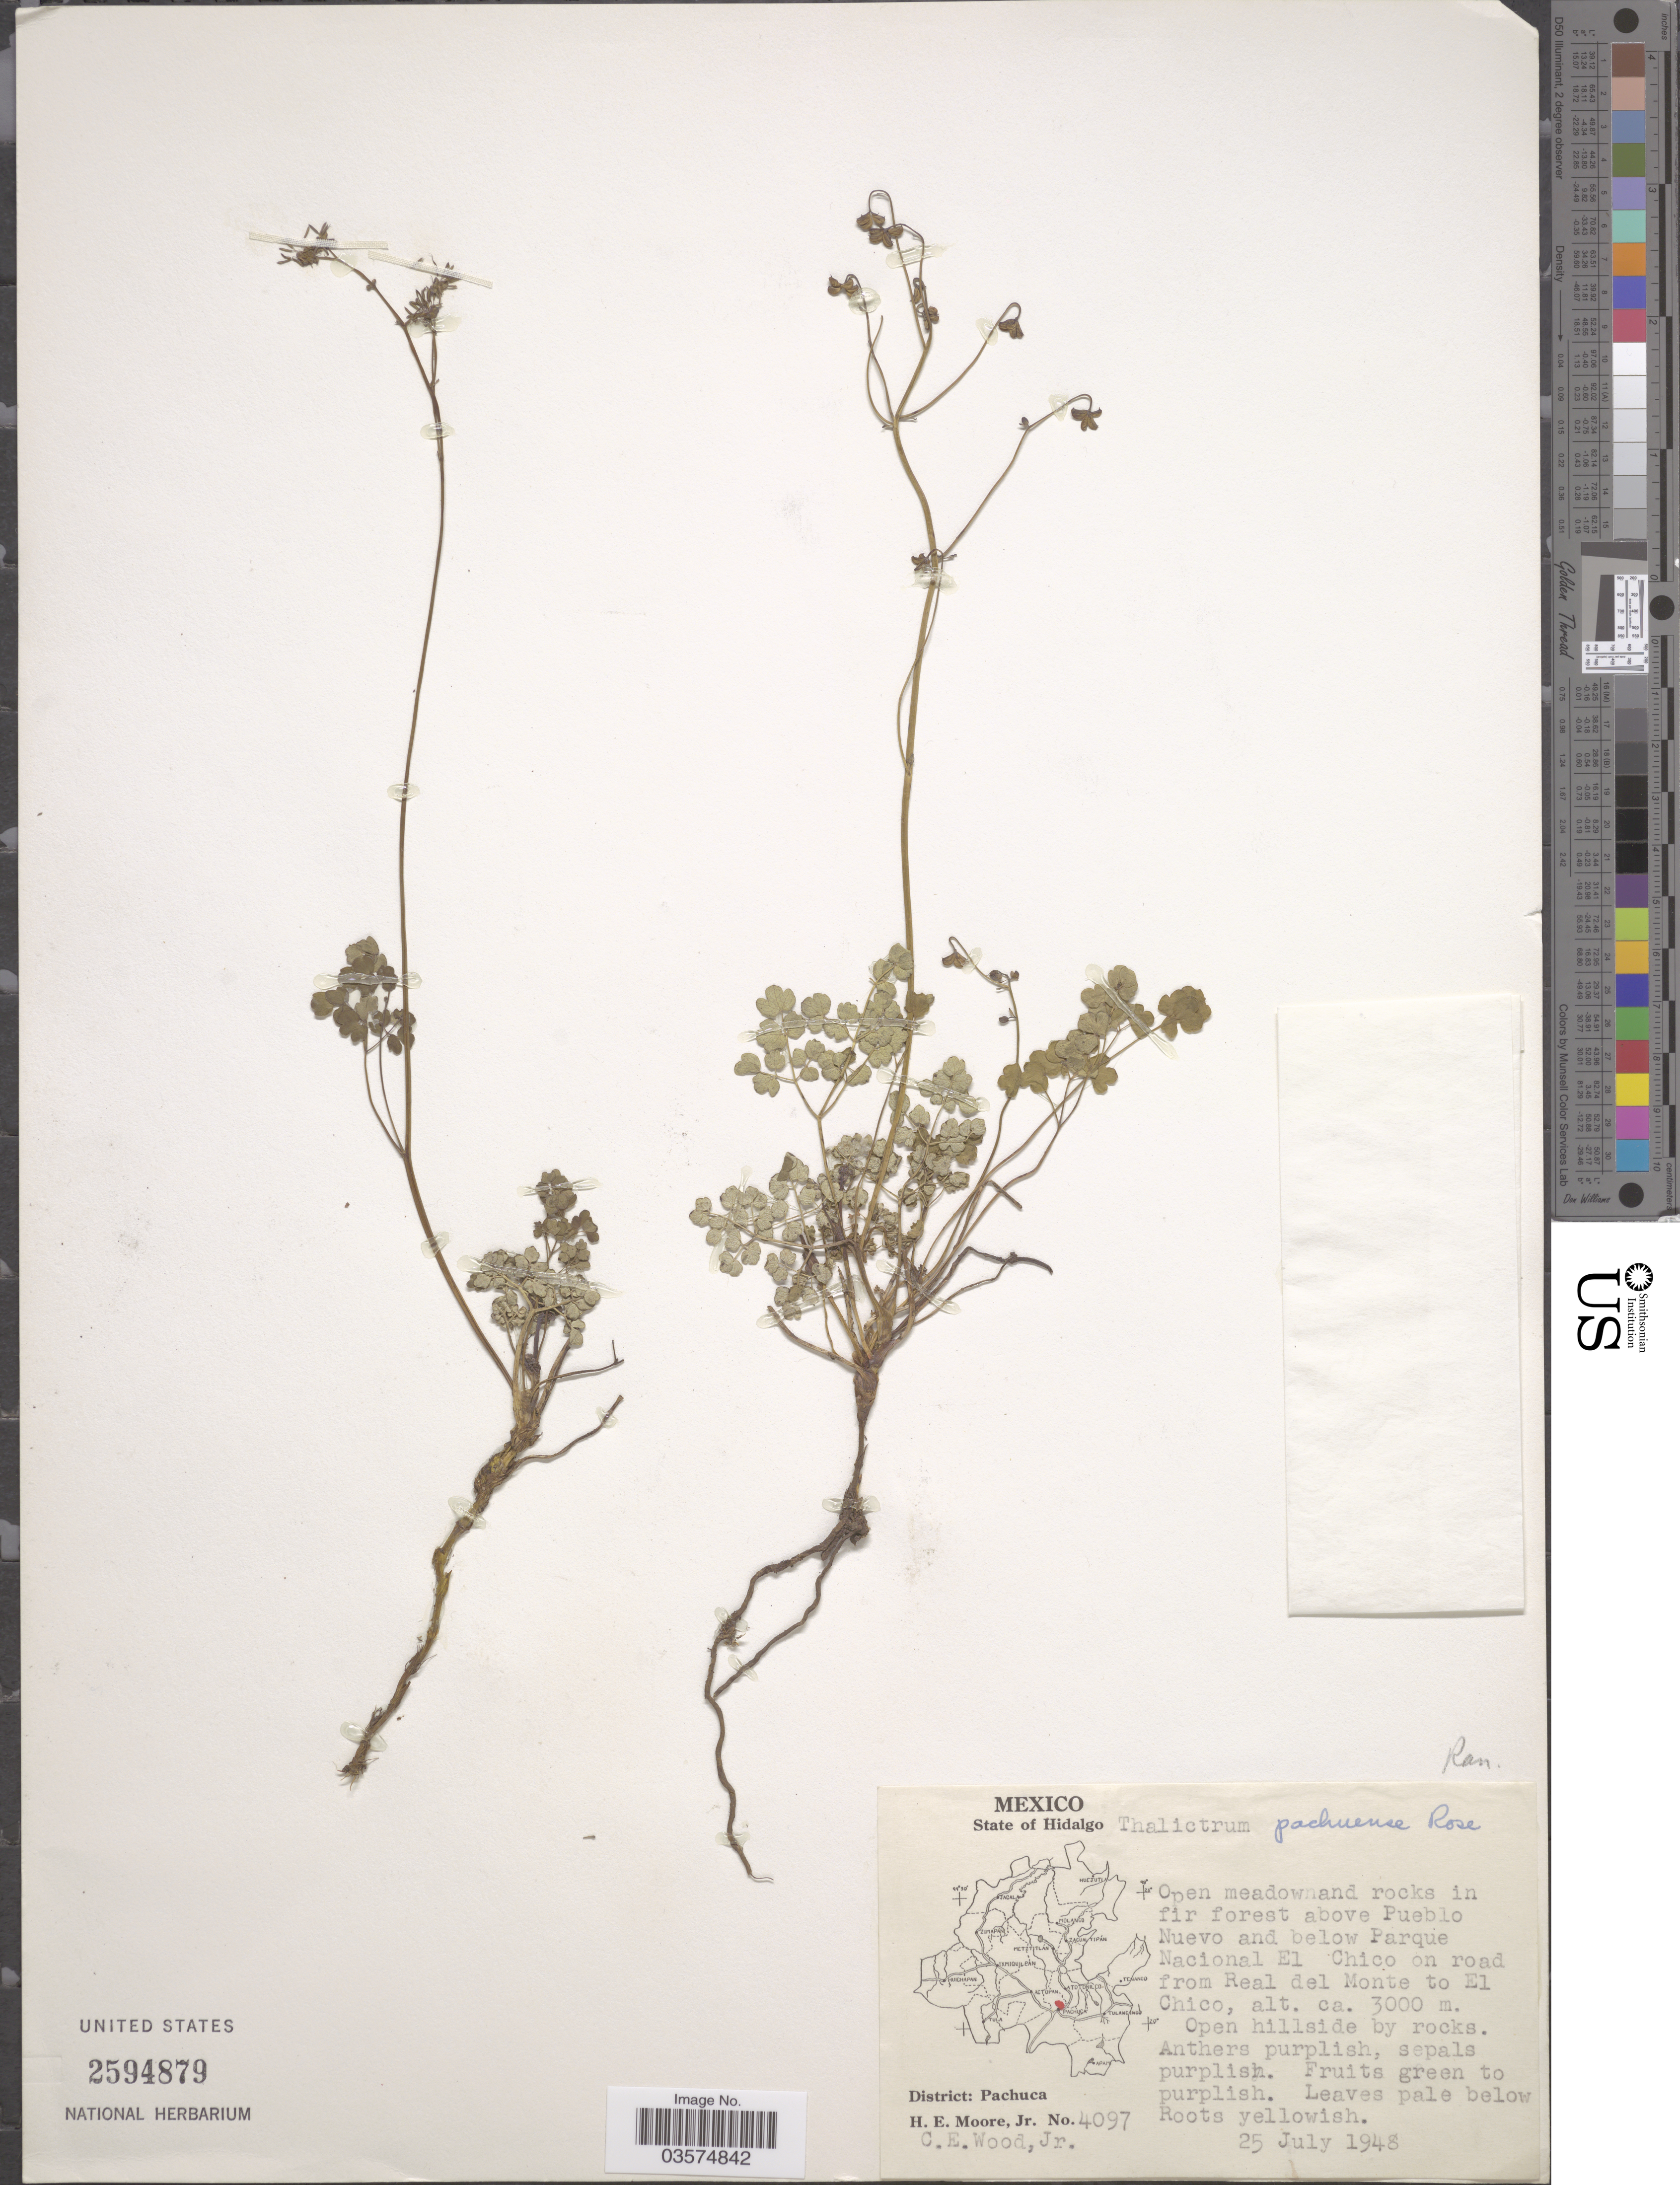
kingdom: Plantae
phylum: Tracheophyta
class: Magnoliopsida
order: Ranunculales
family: Ranunculaceae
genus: Thalictrum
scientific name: Thalictrum pachucense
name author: Rose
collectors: H. Moore & C. Wood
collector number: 4097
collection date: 1948-07-25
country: Mexico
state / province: Hidalgo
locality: In fir forest above Pueblo Nuevo and below Parque Nacional El Chico on road from Real del Monte to El Chico.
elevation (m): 3000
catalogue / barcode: US 2594878